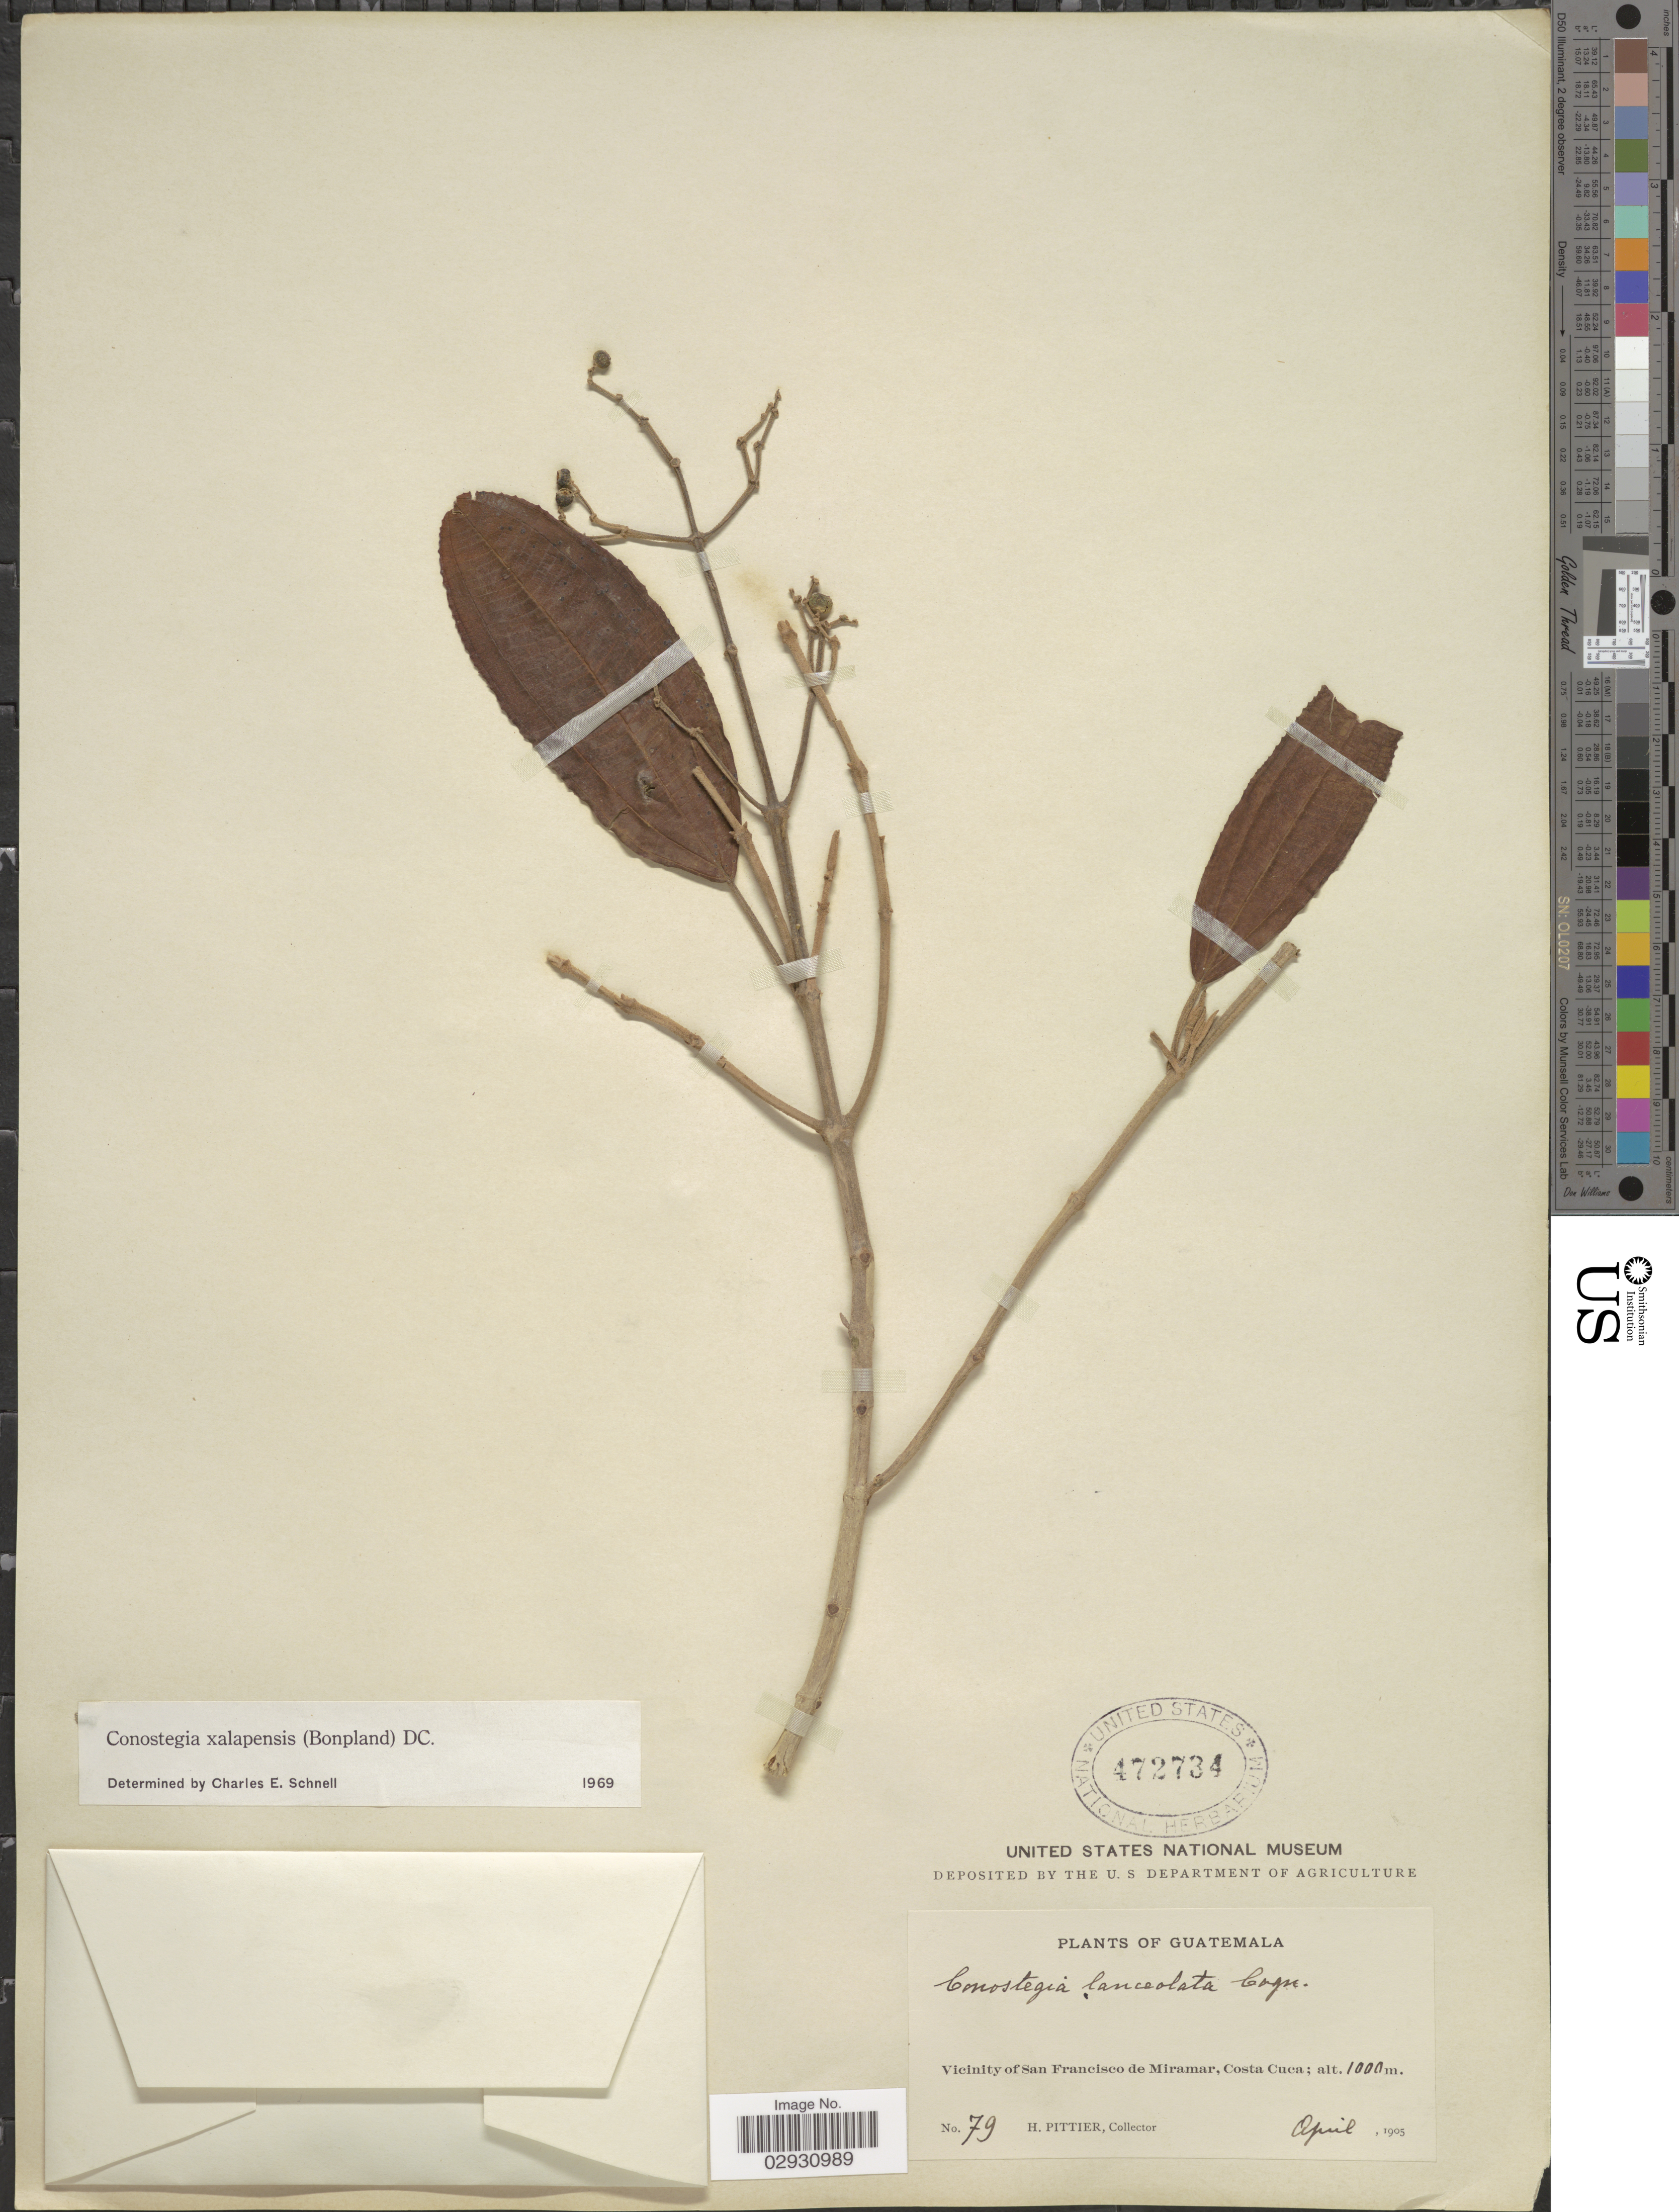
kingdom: Plantae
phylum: Tracheophyta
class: Magnoliopsida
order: Myrtales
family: Melastomataceae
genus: Conostegia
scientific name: Conostegia quadrangularis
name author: Schltdl. ex Steud.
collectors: H. F. Pittier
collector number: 79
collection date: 1905-04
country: Guatemala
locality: Vicinity of San Francisco de Miramar, Costa Cuca.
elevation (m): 1000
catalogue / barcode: US 472734